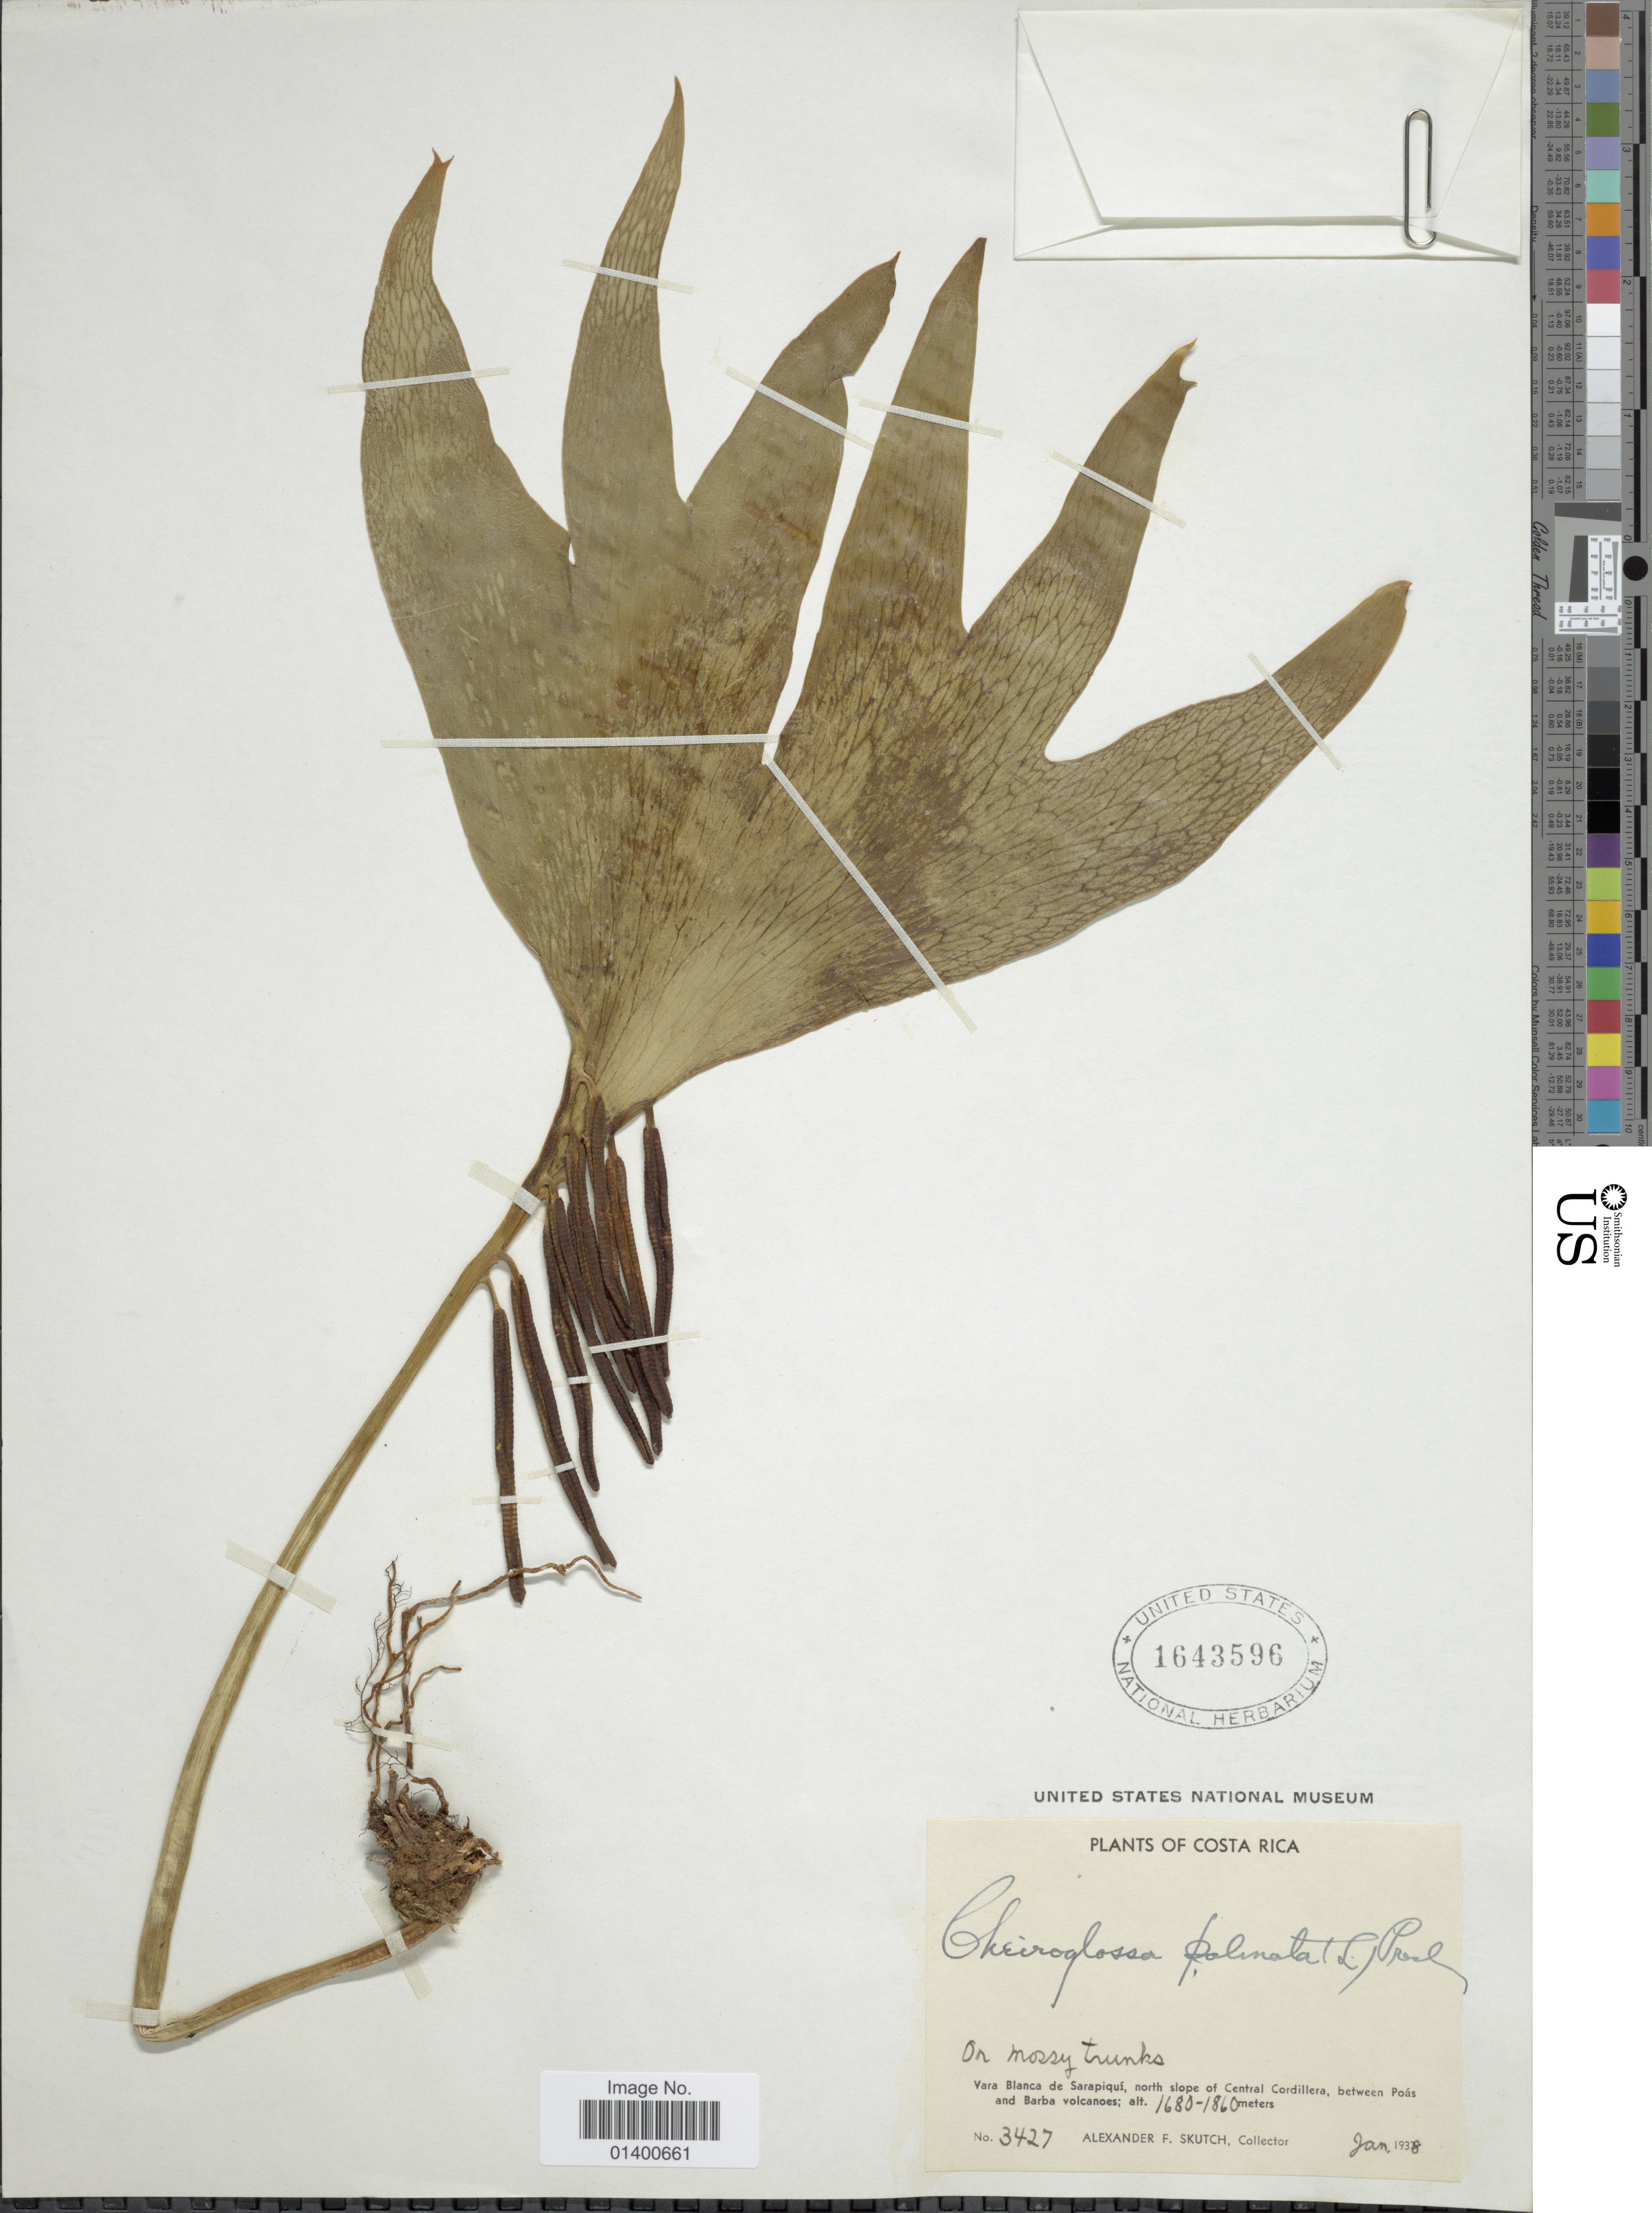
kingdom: Plantae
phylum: Tracheophyta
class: Polypodiopsida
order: Ophioglossales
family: Ophioglossaceae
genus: Cheiroglossa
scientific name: Cheiroglossa palmata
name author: (L.) C. Presl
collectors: A. F. Skutch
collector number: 3427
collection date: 1938-01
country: Costa Rica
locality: Vara Blanca de Sarapiqui, North slope of Cetral Cordillera, between Poás and Barba volcanoes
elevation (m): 1680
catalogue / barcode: US 1643596